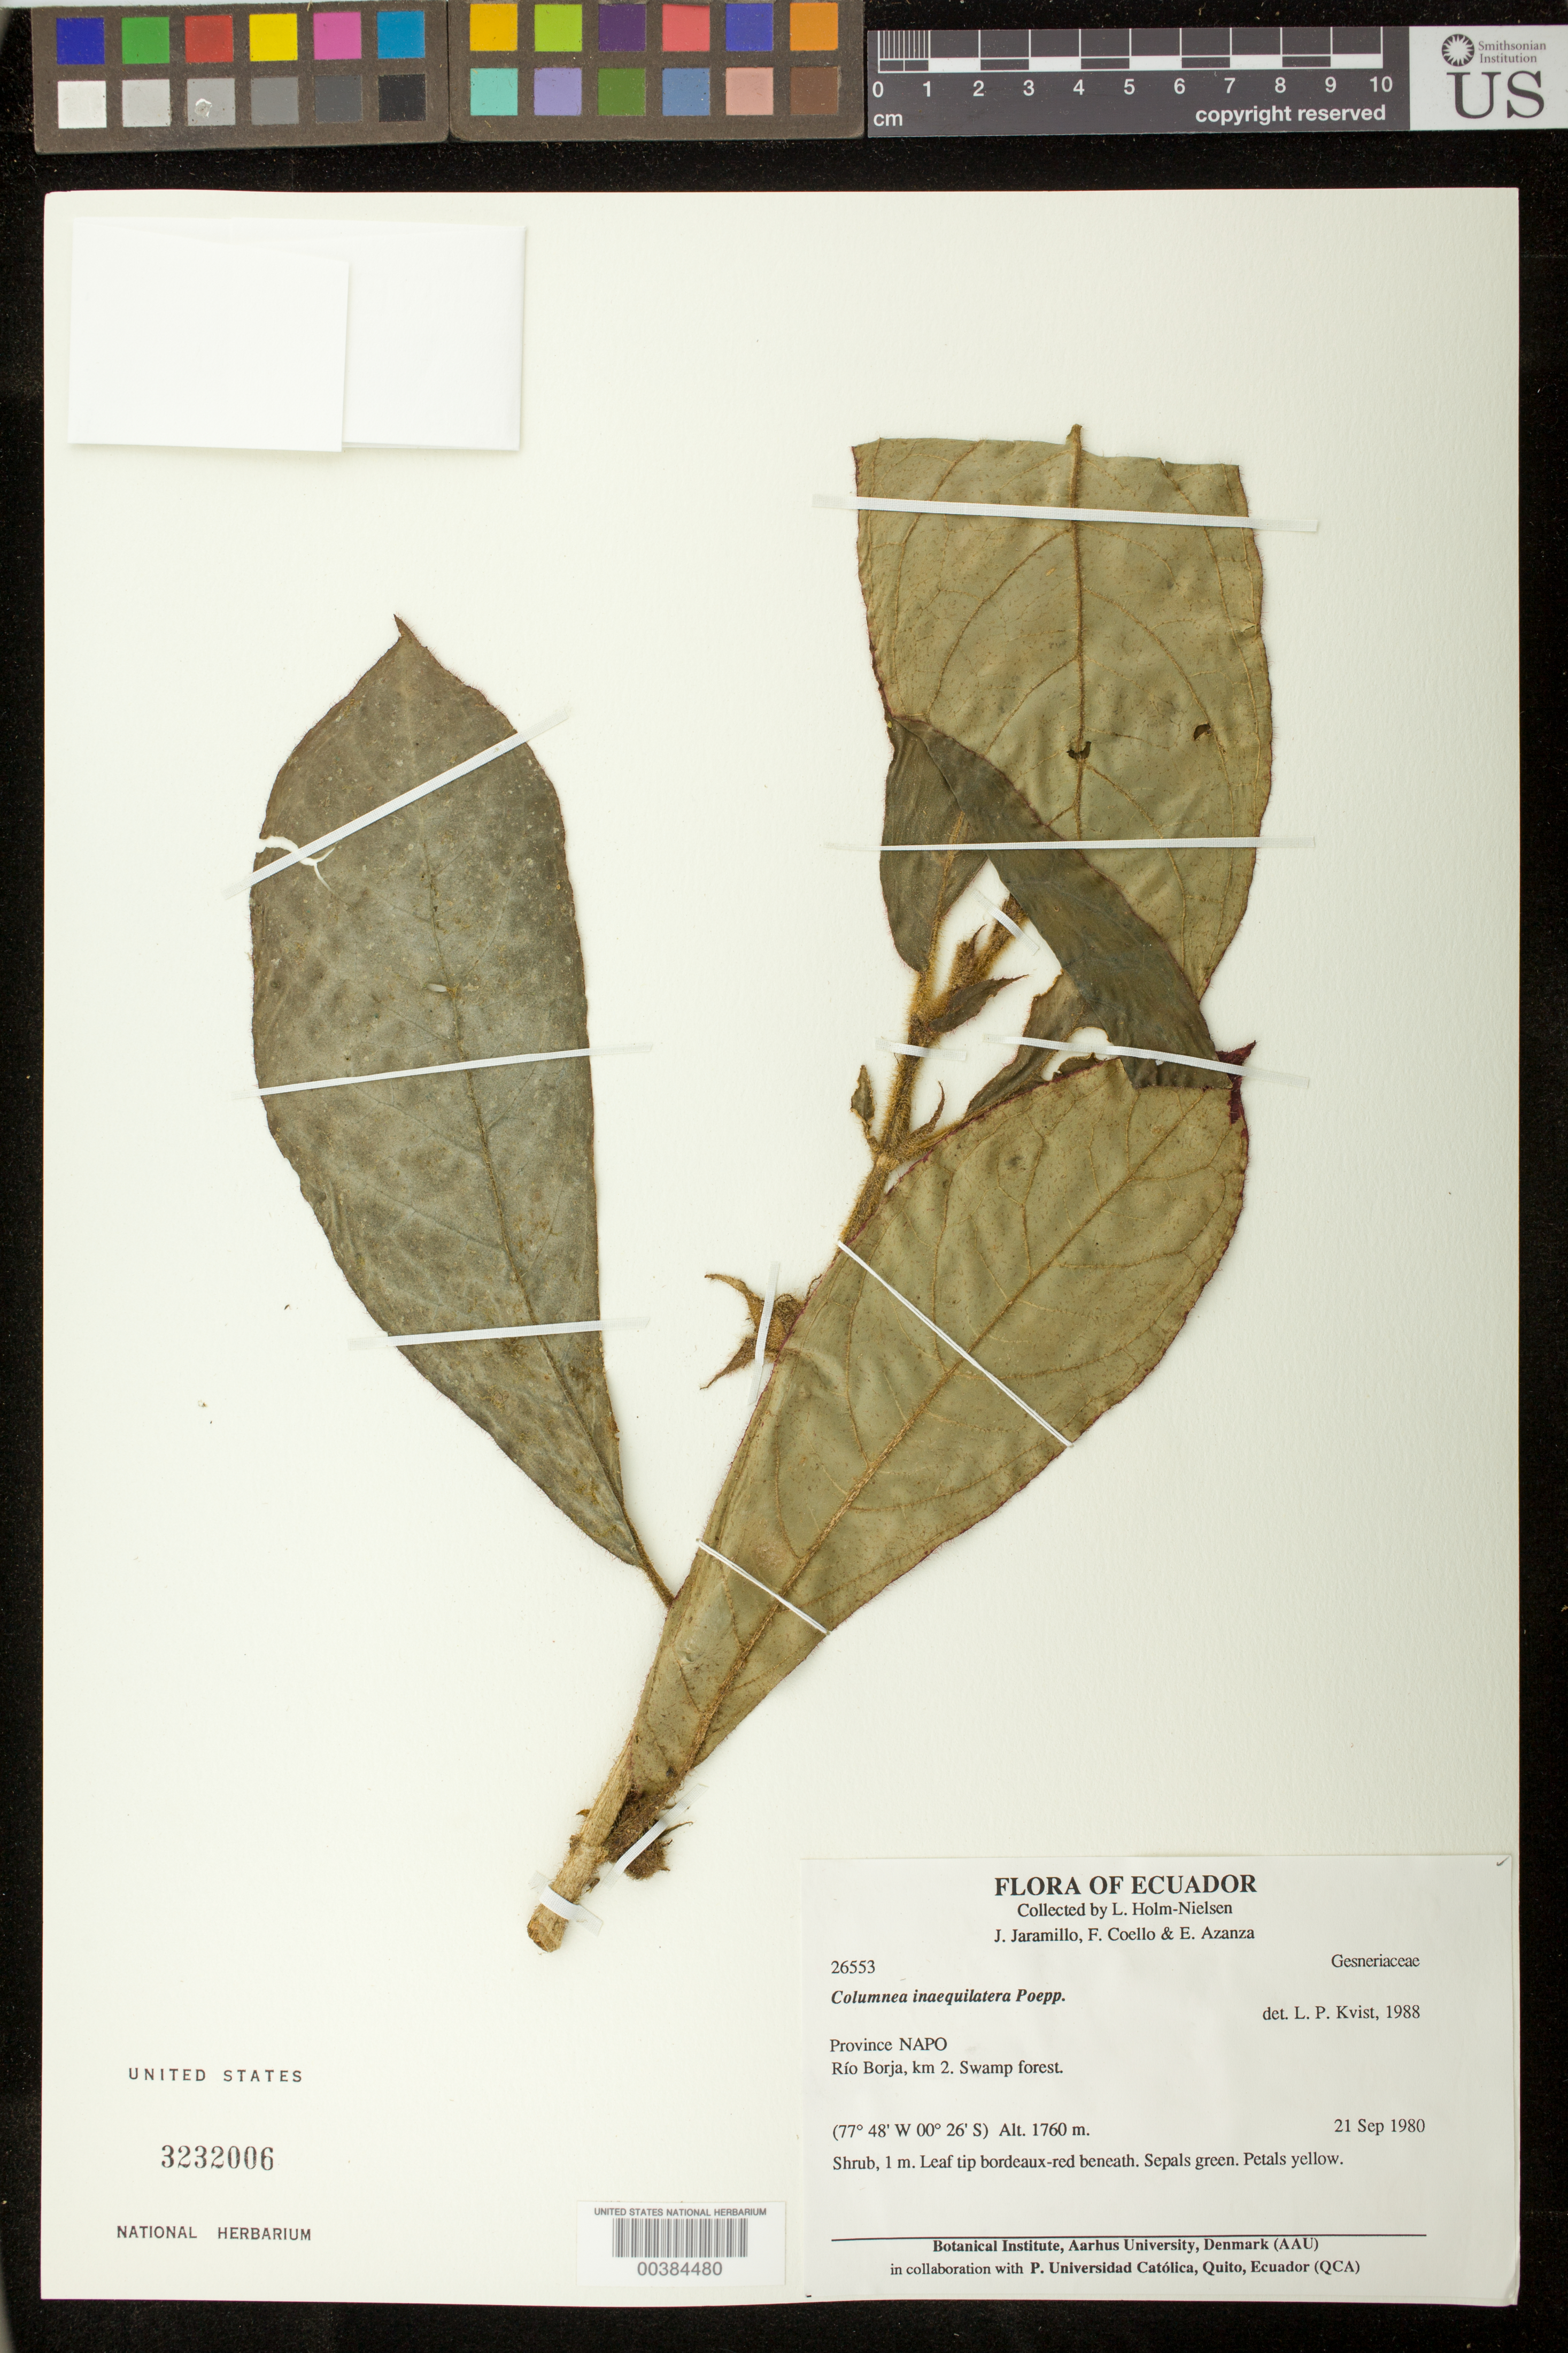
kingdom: Plantae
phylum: Tracheophyta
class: Magnoliopsida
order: Lamiales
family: Gesneriaceae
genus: Columnea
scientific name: Columnea inaequilatera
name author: Poepp.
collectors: L. B. Holm-Nielsen & et al.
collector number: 26553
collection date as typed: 21 Sep 1980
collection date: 1980-09-21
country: Ecuador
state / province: Napo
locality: Rio Borja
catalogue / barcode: US 3232006